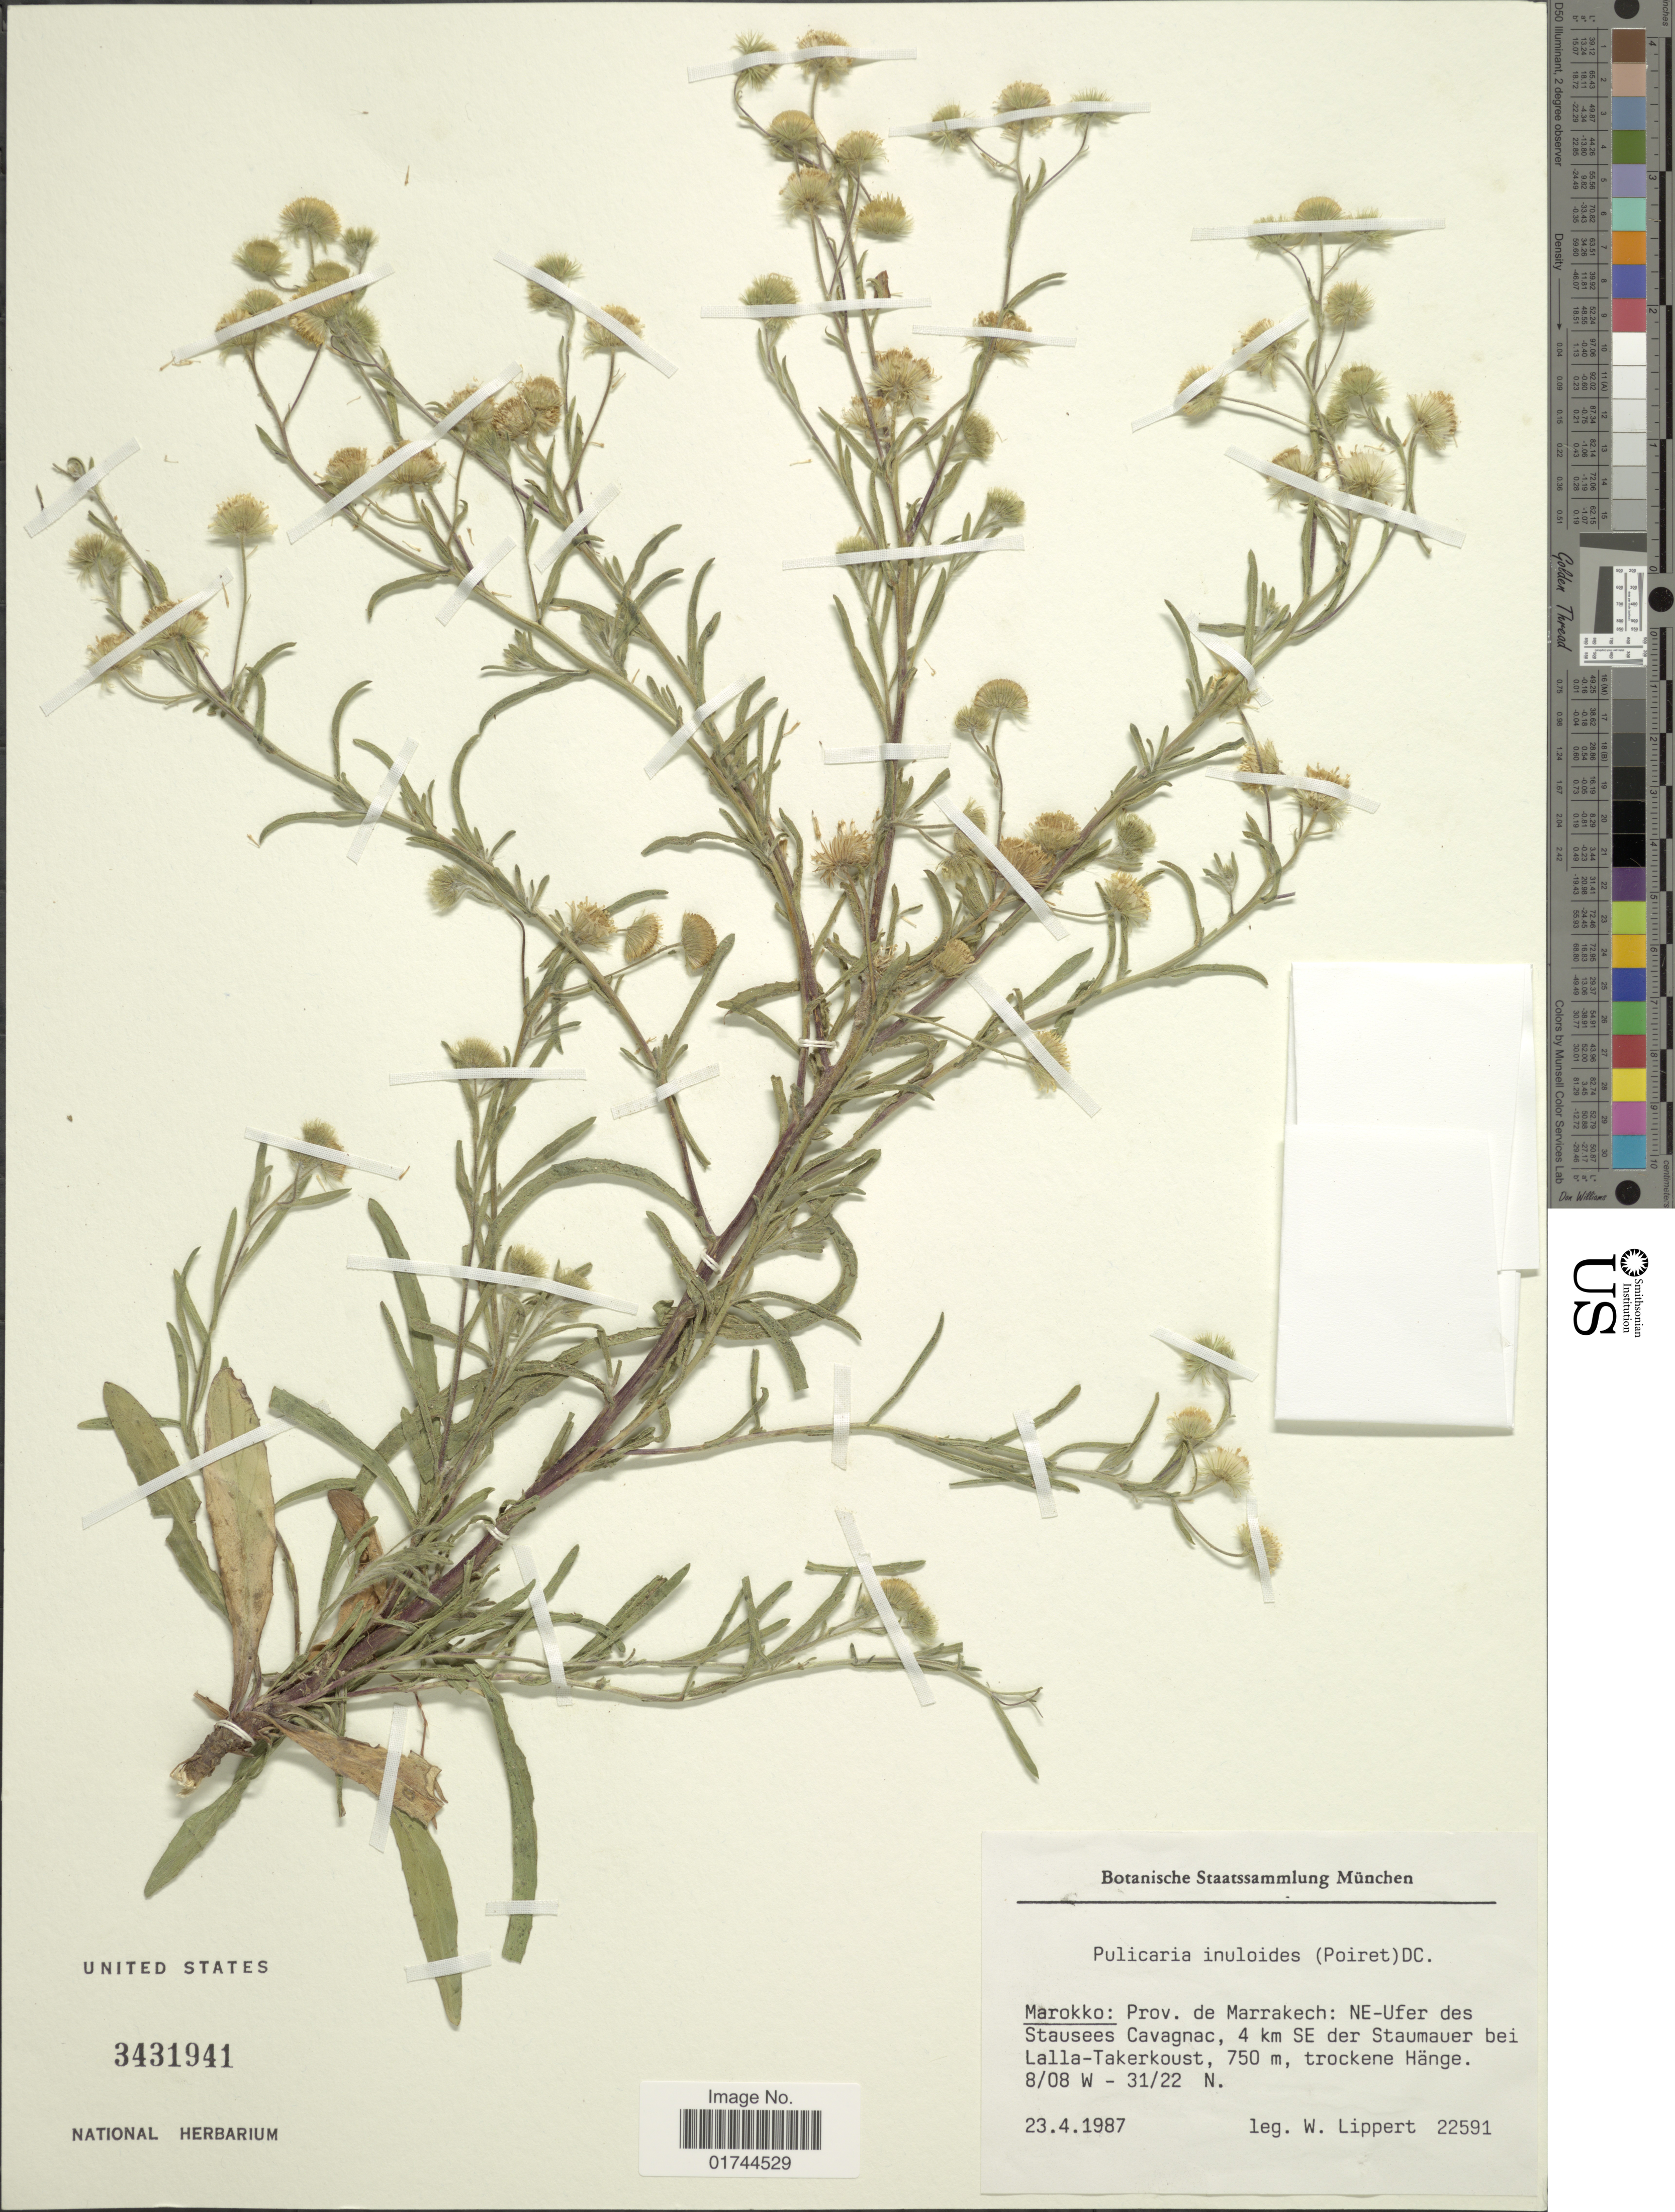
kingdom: Plantae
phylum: Tracheophyta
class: Magnoliopsida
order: Asterales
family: Asteraceae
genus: Pulicaria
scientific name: Pulicaria inuloides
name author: (Poir.) DC.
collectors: W. Lippert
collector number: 22591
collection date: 1987-04-23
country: Morocco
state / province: Marrakech-Tensift-Al Haouz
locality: Prov. de Marrakech: NE-ifer des Stausees Cavagnac, 4 km SE der Staumauer bei Lalla-Takerkoust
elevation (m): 750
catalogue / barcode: US 3431941